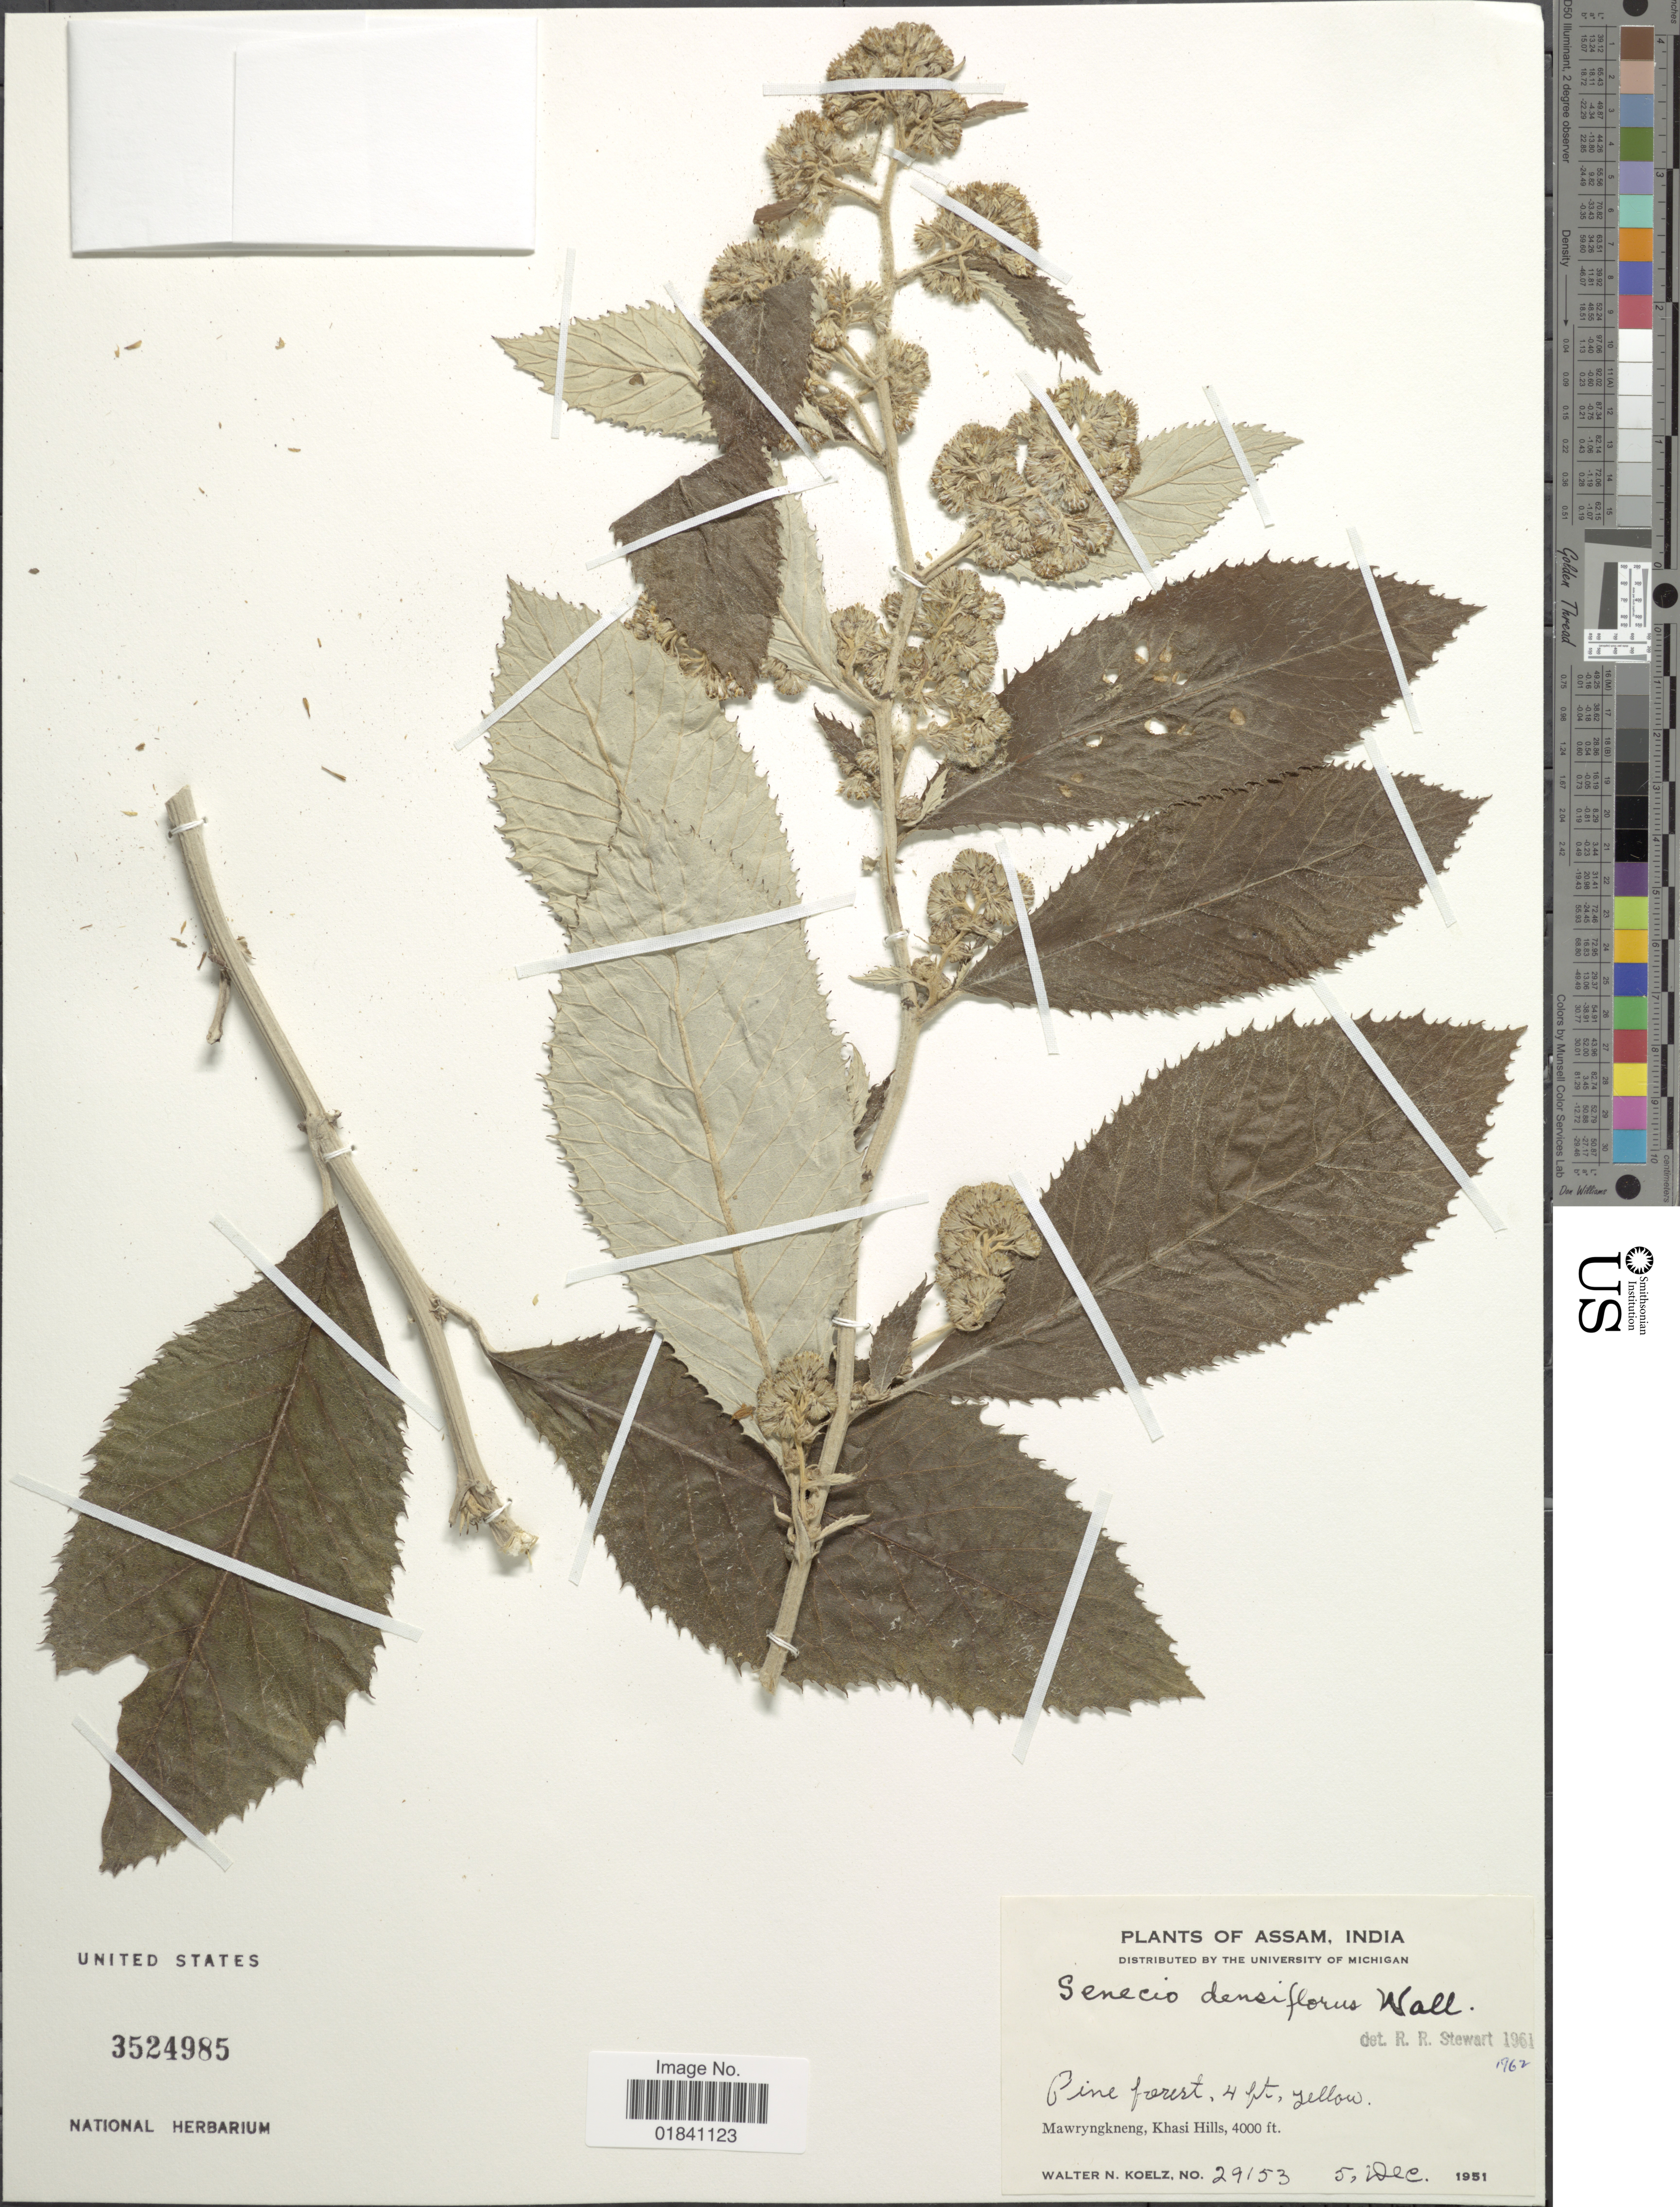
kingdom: Plantae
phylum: Tracheophyta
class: Magnoliopsida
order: Asterales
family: Asteraceae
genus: Senecio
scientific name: Senecio densiflorus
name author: Wall.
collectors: W. N. Koelz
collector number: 29153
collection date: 1951-12-05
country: India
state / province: Meghalaya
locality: Mawryngkneng, Khasi Hills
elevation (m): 1219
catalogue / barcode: US 3524985